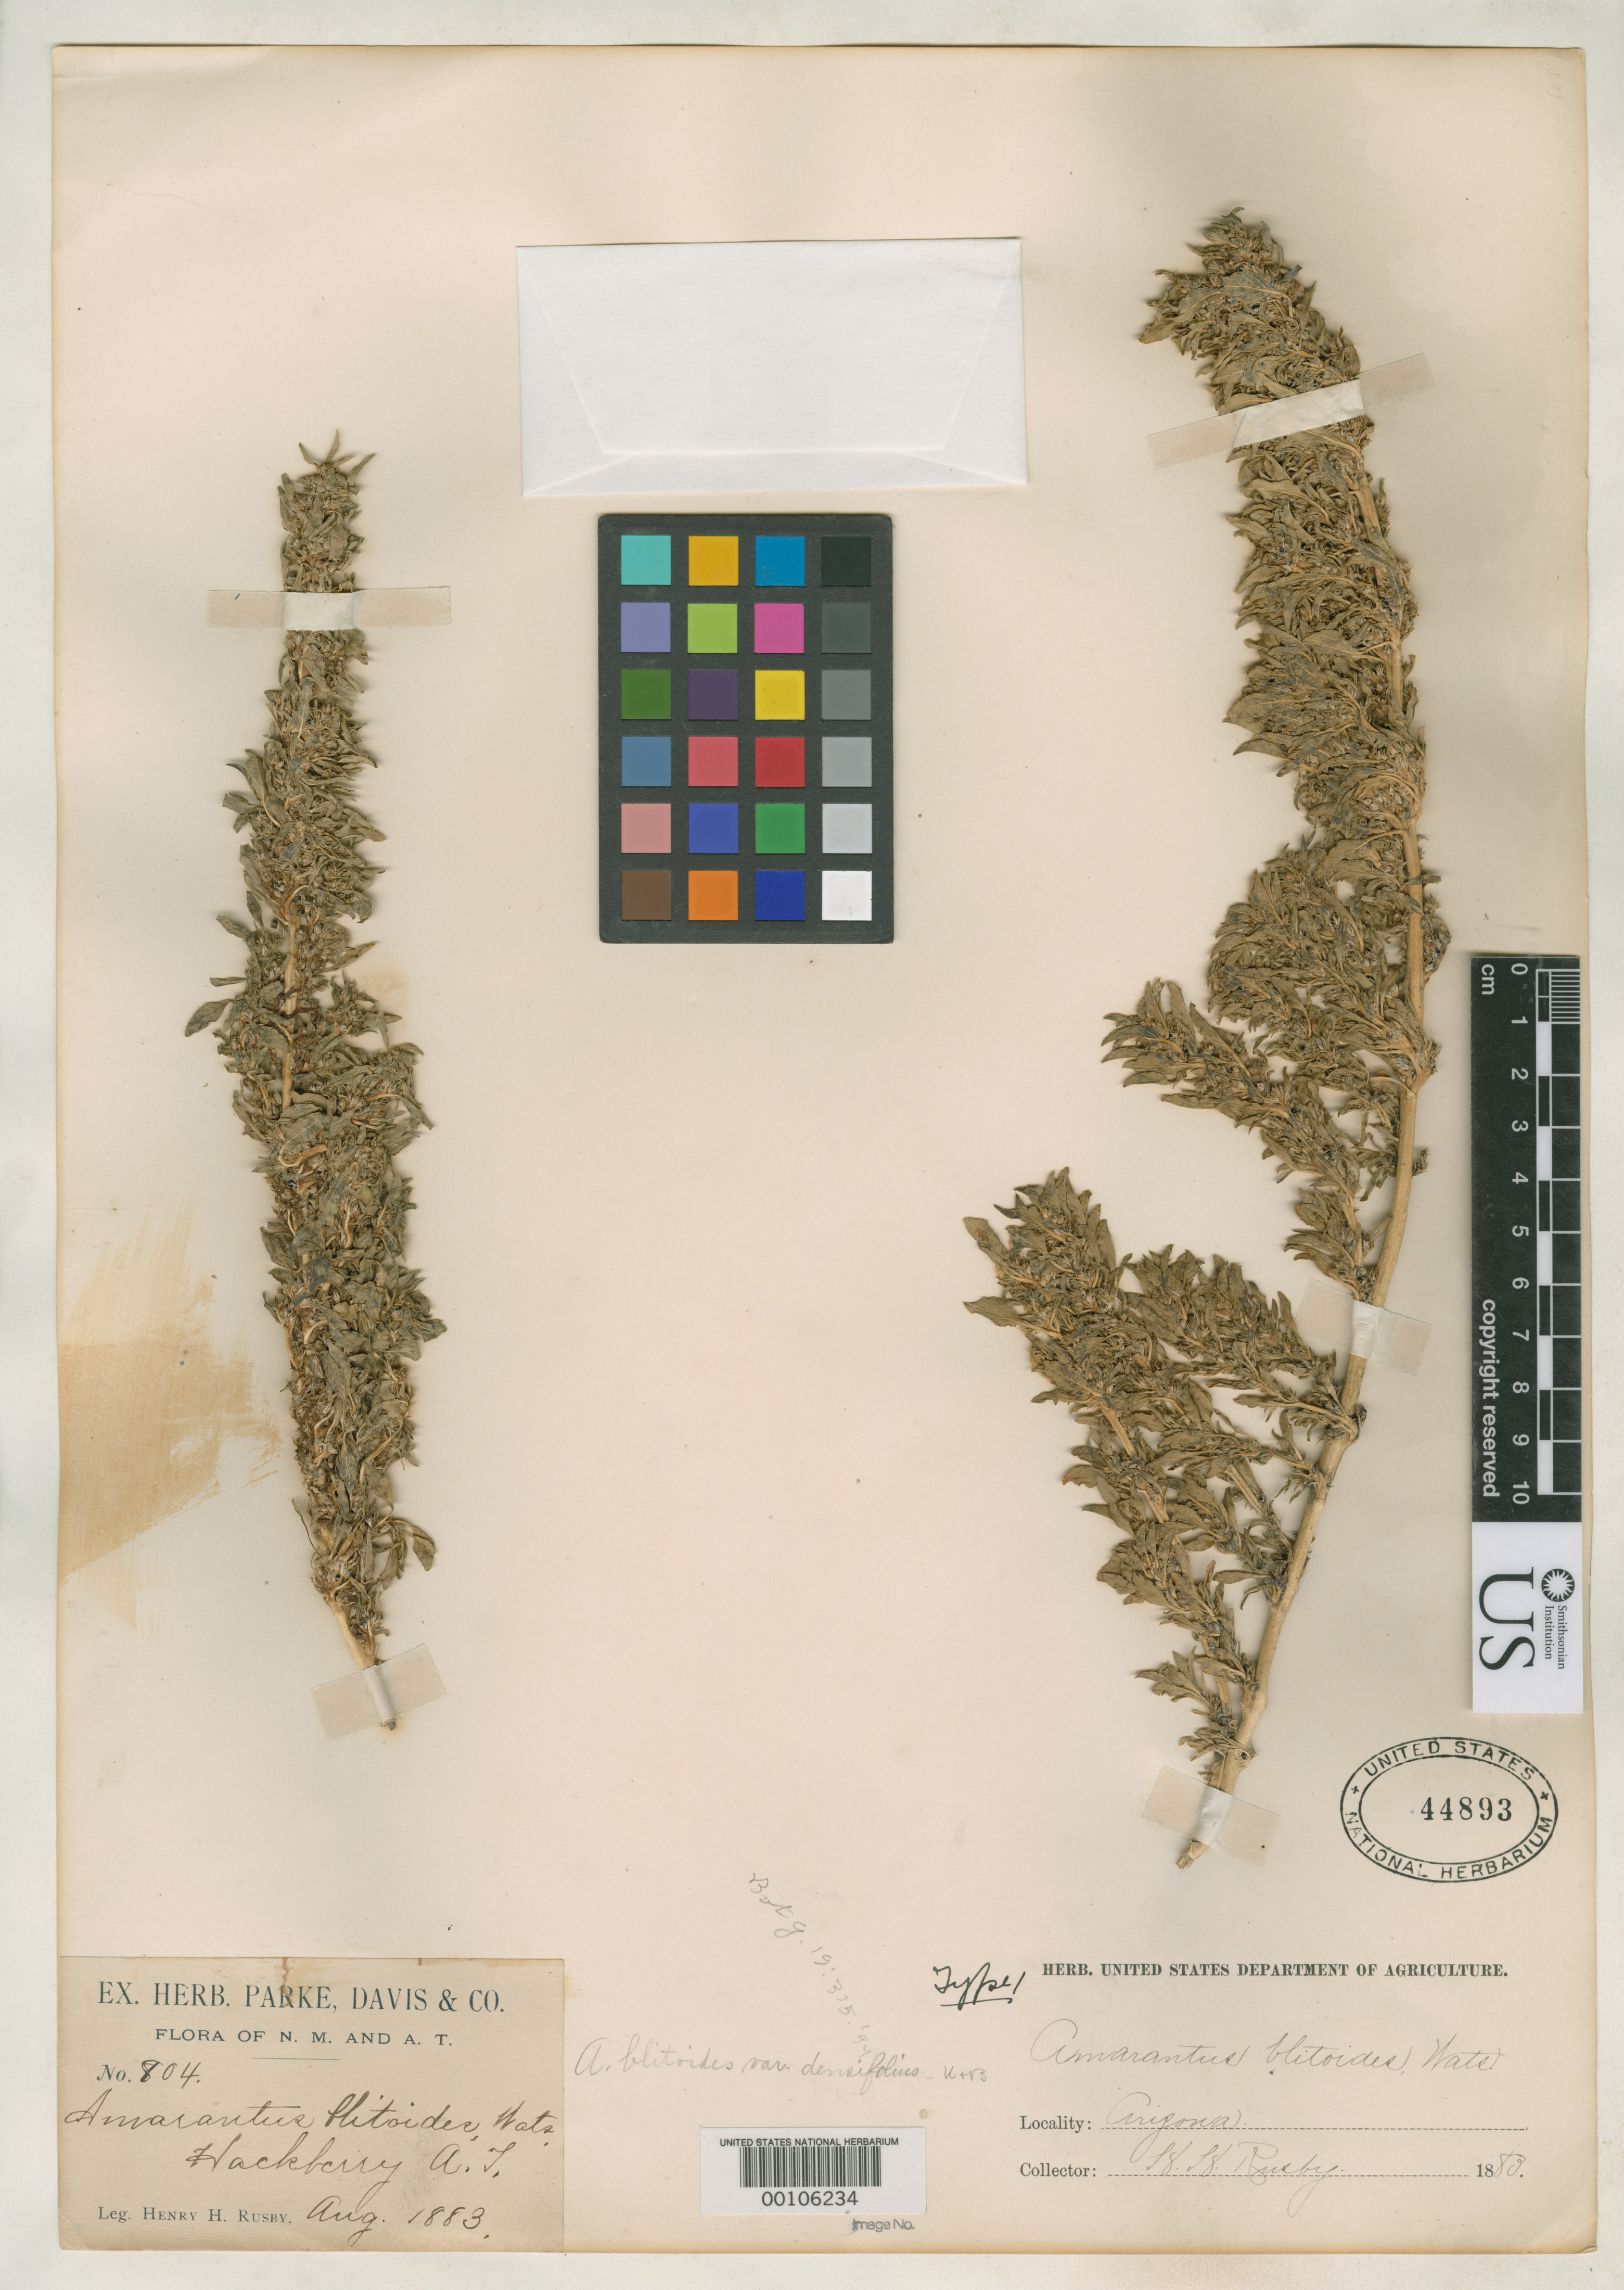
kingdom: Plantae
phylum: Tracheophyta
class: Magnoliopsida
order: Caryophyllales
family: Amaranthaceae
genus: Amaranthus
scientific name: Amaranthus blitoides var. densifolius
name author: Uline & W.L. Bray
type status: Type Collection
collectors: H. H. Rusby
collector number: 804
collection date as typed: Aug 1883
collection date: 1883-08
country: United States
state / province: Arizona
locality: Hackberry.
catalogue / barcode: US 44893